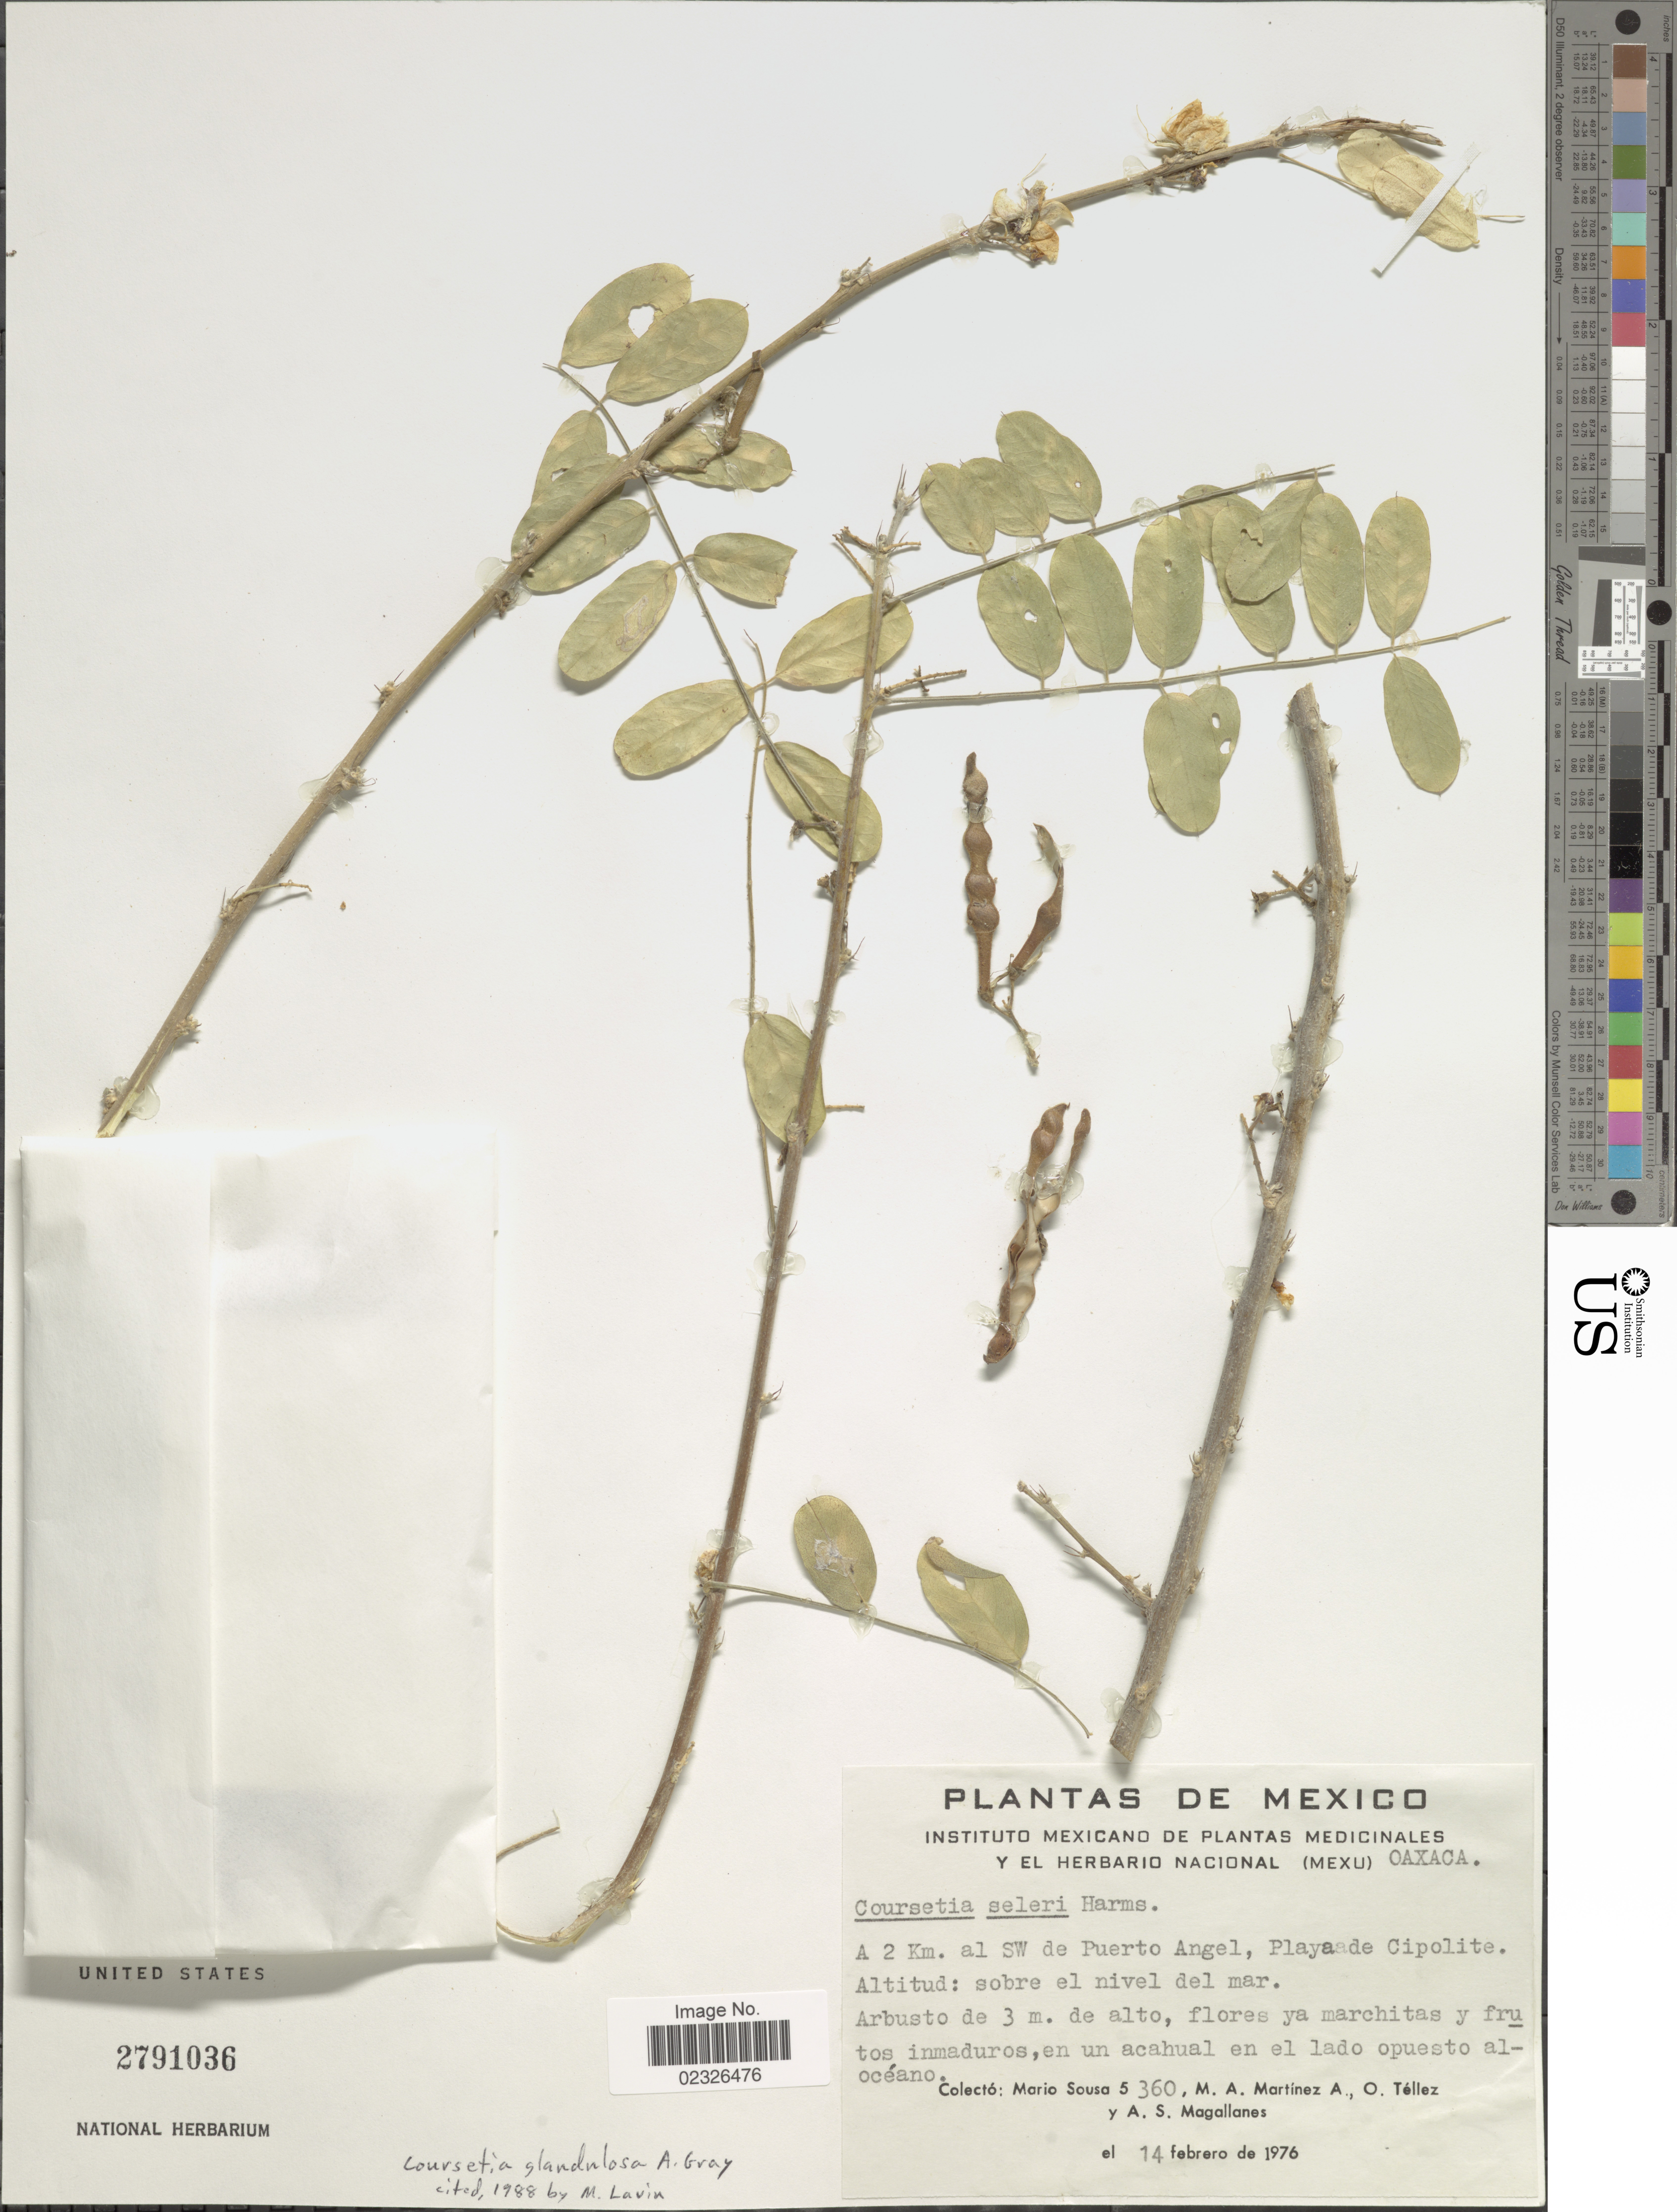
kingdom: Plantae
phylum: Tracheophyta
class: Magnoliopsida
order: Fabales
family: Fabaceae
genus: Coursetia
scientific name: Coursetia glandulosa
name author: A. Gray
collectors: M. Sousa S., M. A. Martinez, O. Tellez & A. Magallanes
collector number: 5360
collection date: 1976-02-14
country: Mexico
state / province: Oaxaca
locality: A 2 Km. al SW de Puerto Angel, Playaade Cipolite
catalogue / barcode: US 2791036